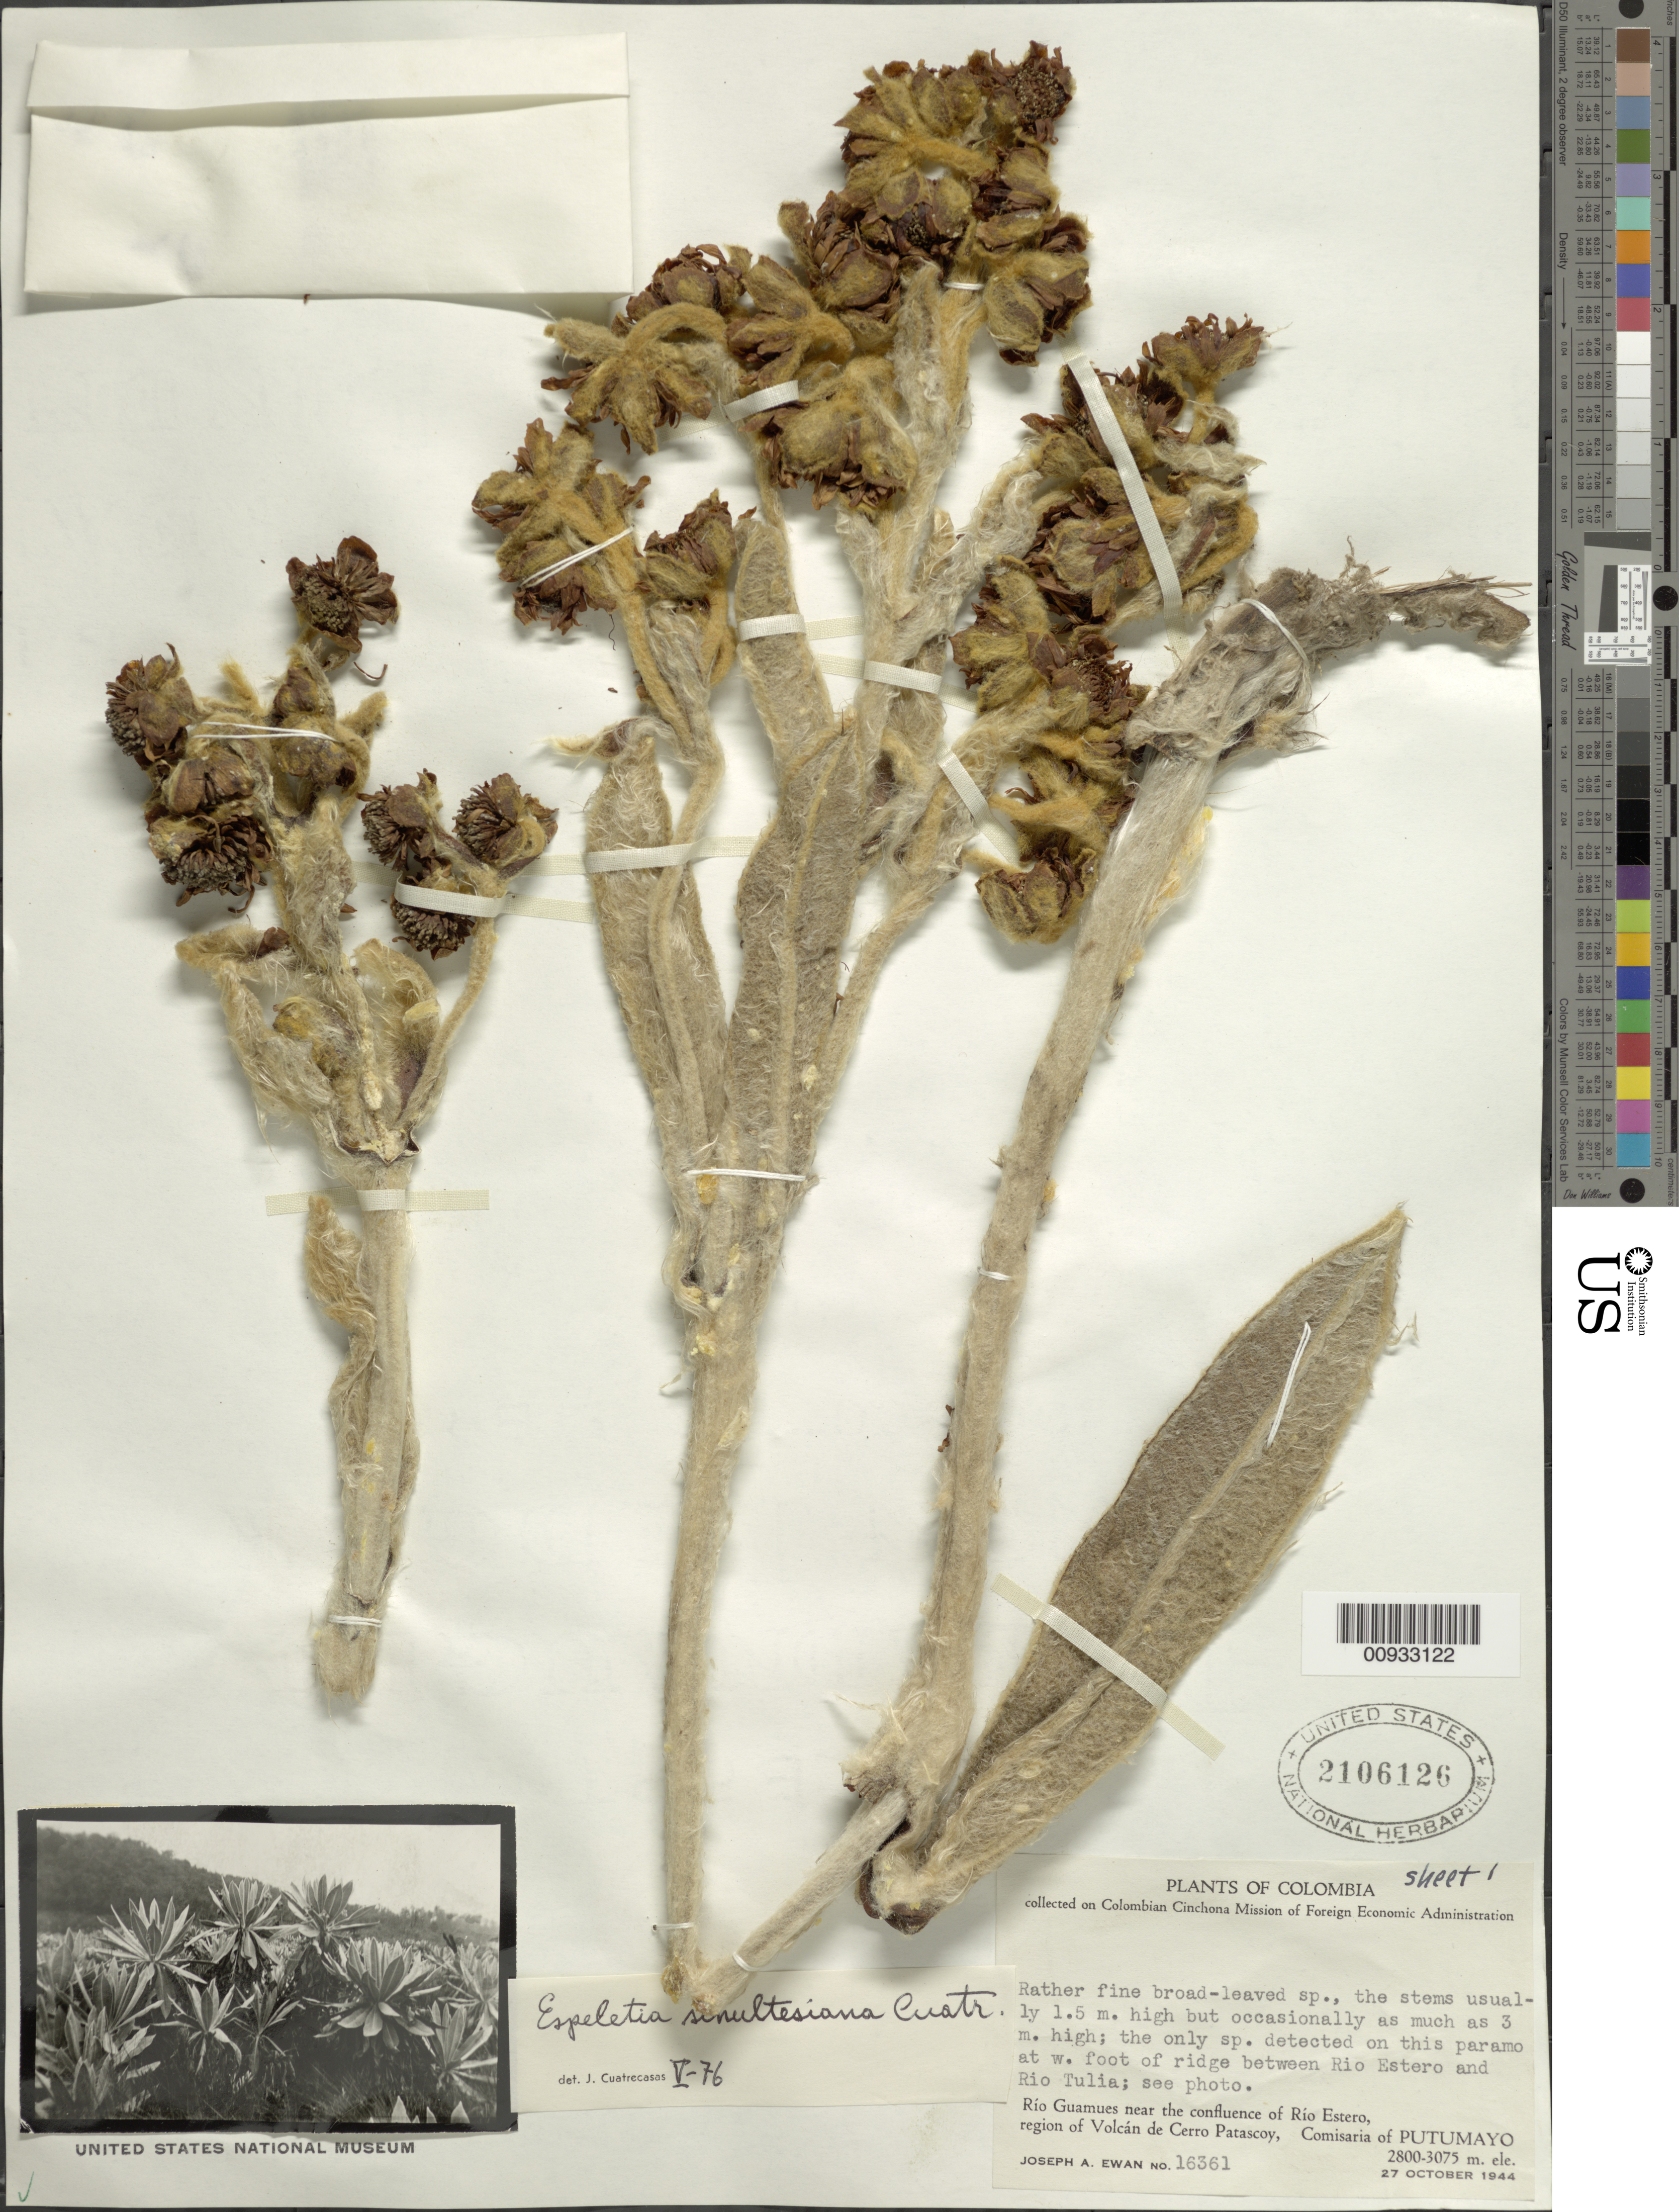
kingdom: Plantae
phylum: Tracheophyta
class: Magnoliopsida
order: Asterales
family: Asteraceae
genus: Espeletia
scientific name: Espeletia schultesiana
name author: Cuatrec.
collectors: J. A. Ewan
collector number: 16361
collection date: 1944-10-27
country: Colombia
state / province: Putumayo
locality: Río Gamúes near the confluence of Río estero, region of Volvan de Cerro Patascoy. At W foot of ridge between Río Estero and Río Tulia.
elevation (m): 2800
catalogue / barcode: US 2106126